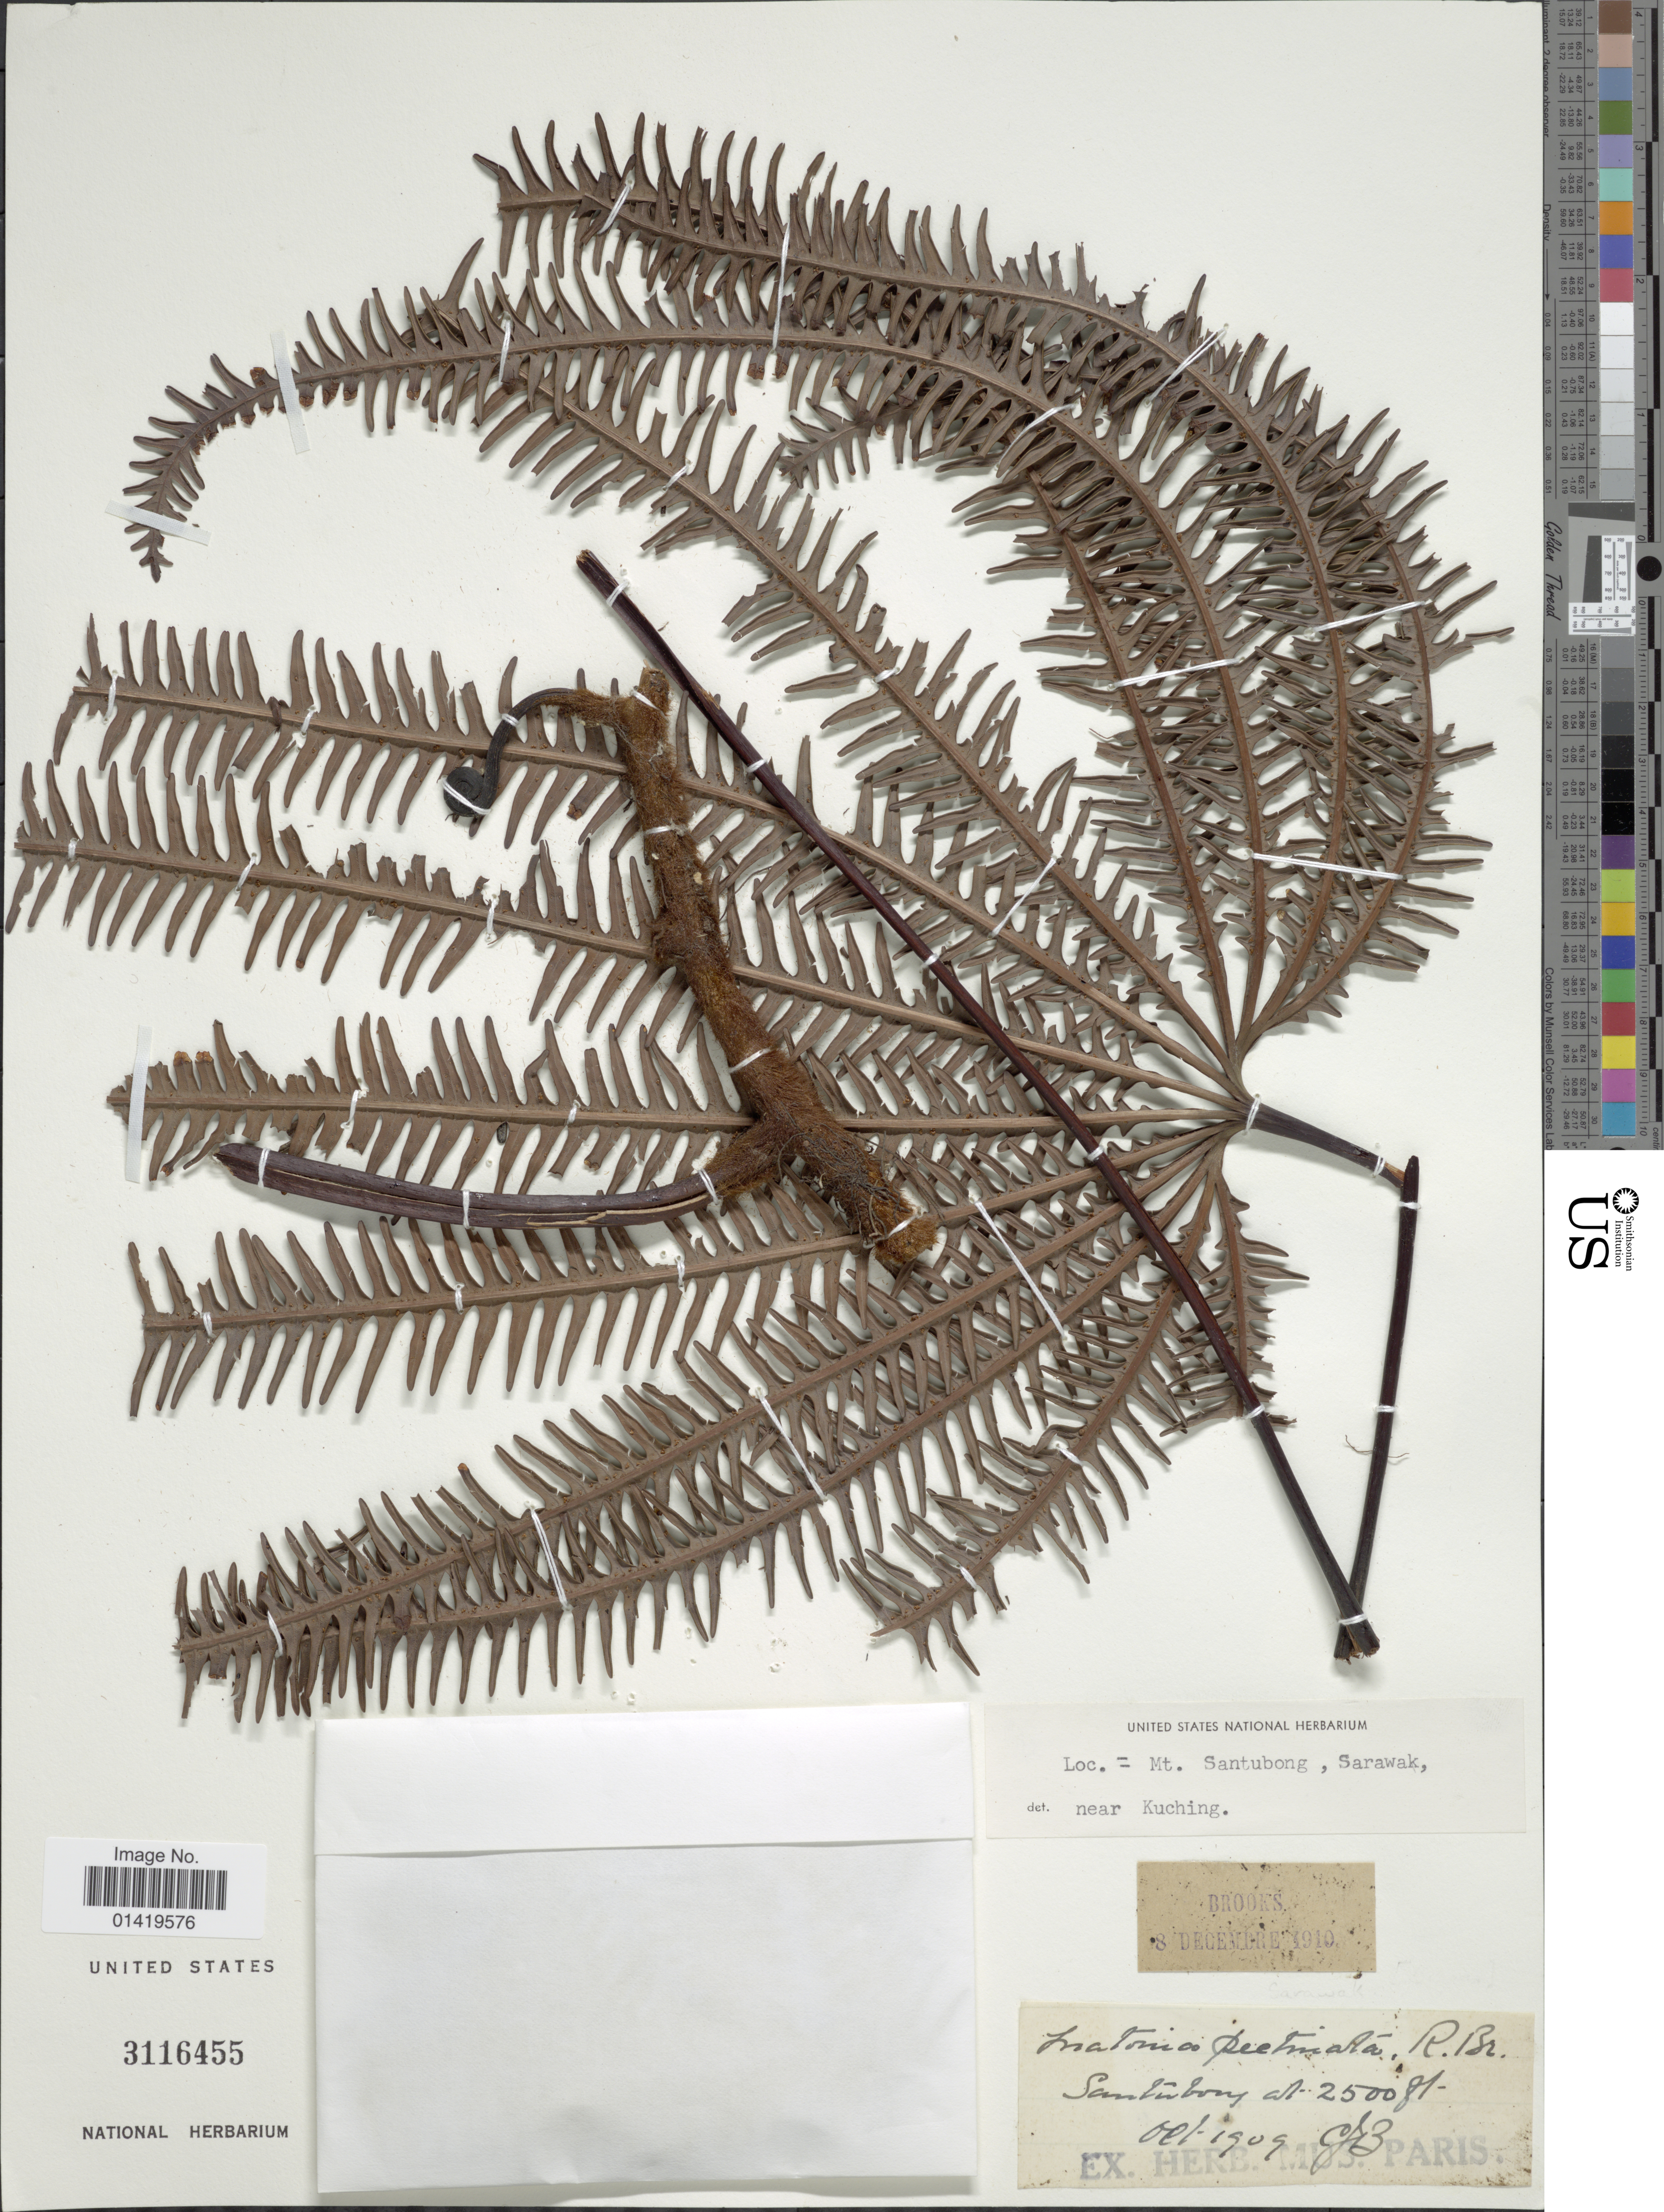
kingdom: Plantae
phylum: Tracheophyta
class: Polypodiopsida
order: Gleicheniales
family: Matoniaceae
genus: Matonia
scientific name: Matonia pectinata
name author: R. Br.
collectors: CJB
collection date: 1909-10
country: Malaysia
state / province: Sarawak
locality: Santubong [interpreted]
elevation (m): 762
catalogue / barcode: US 3116455